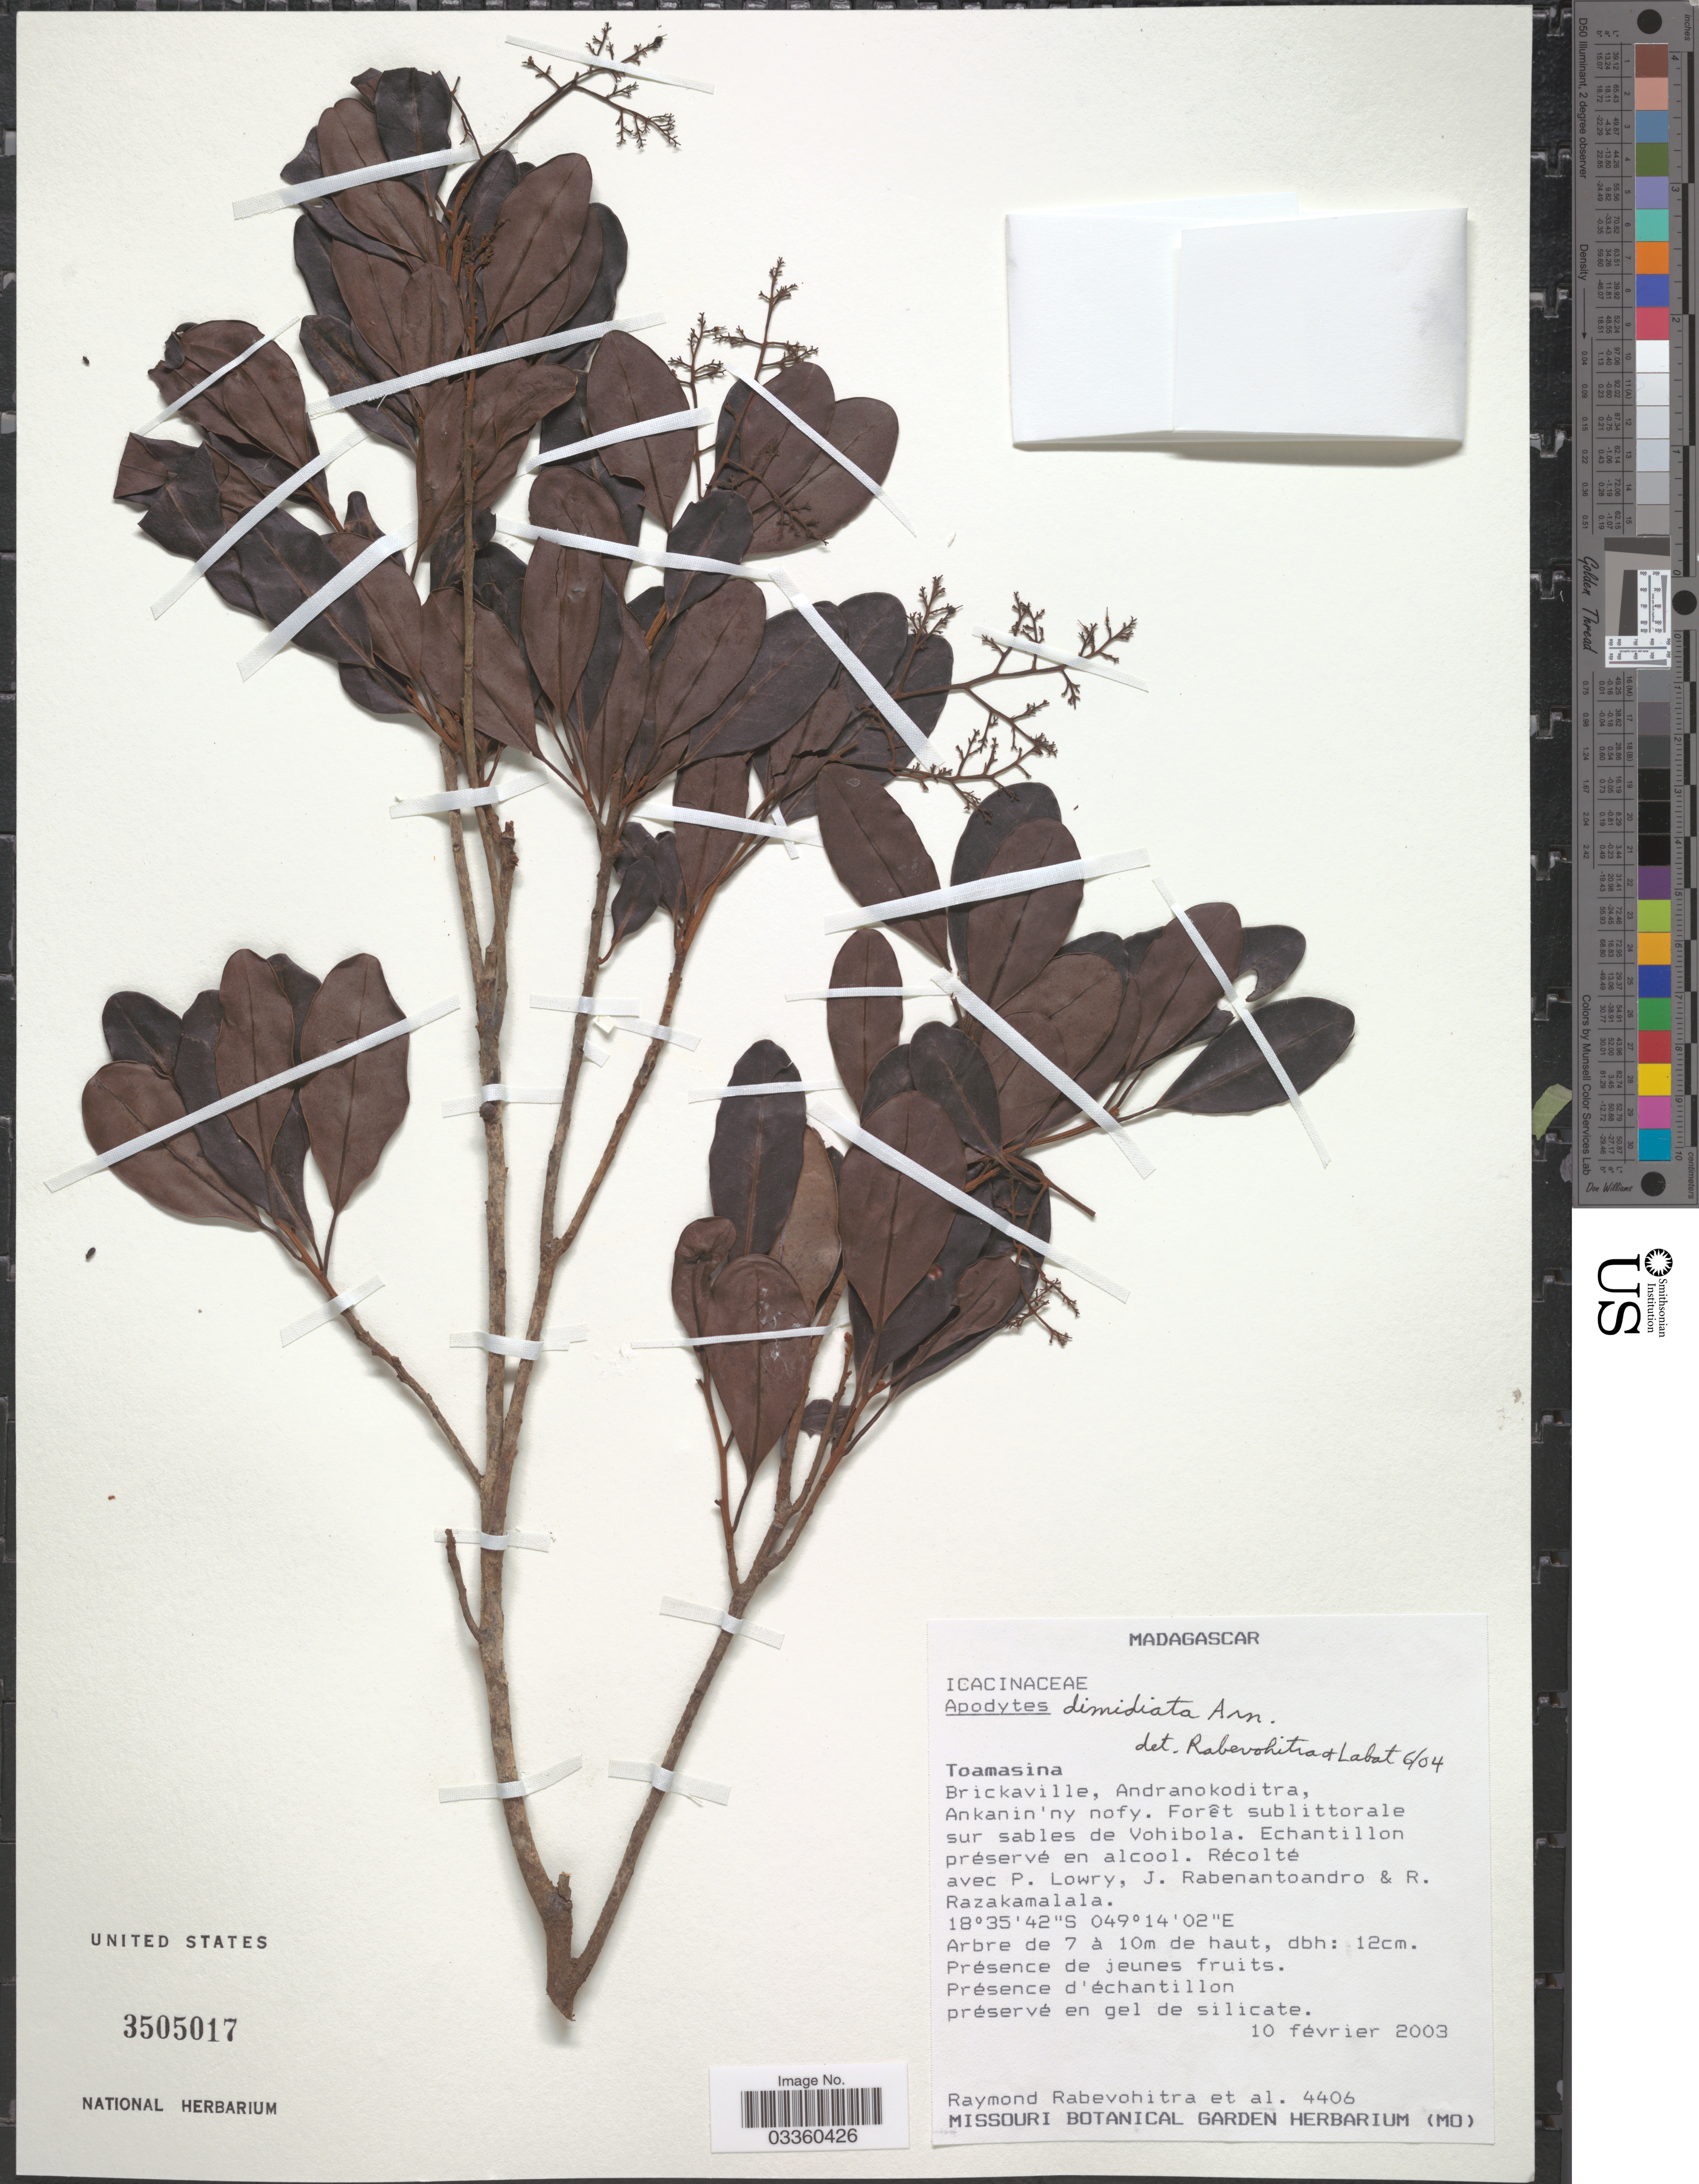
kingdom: Plantae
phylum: Tracheophyta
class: Magnoliopsida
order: Metteniusales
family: Metteniusaceae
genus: Apodytes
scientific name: Apodytes dimidiata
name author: E. Mey. ex Arn.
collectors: R. Rabevohitra, P. Lowry, J. Rabenantoandro & R. Razakamalala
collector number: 4406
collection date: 2003-02-10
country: Madagascar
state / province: Atsinanana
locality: Brickaville, Andranokoditra, Ankanin'ny nofy. Forêt sublittorale sur sables de Vohibola.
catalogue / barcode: US 3505017